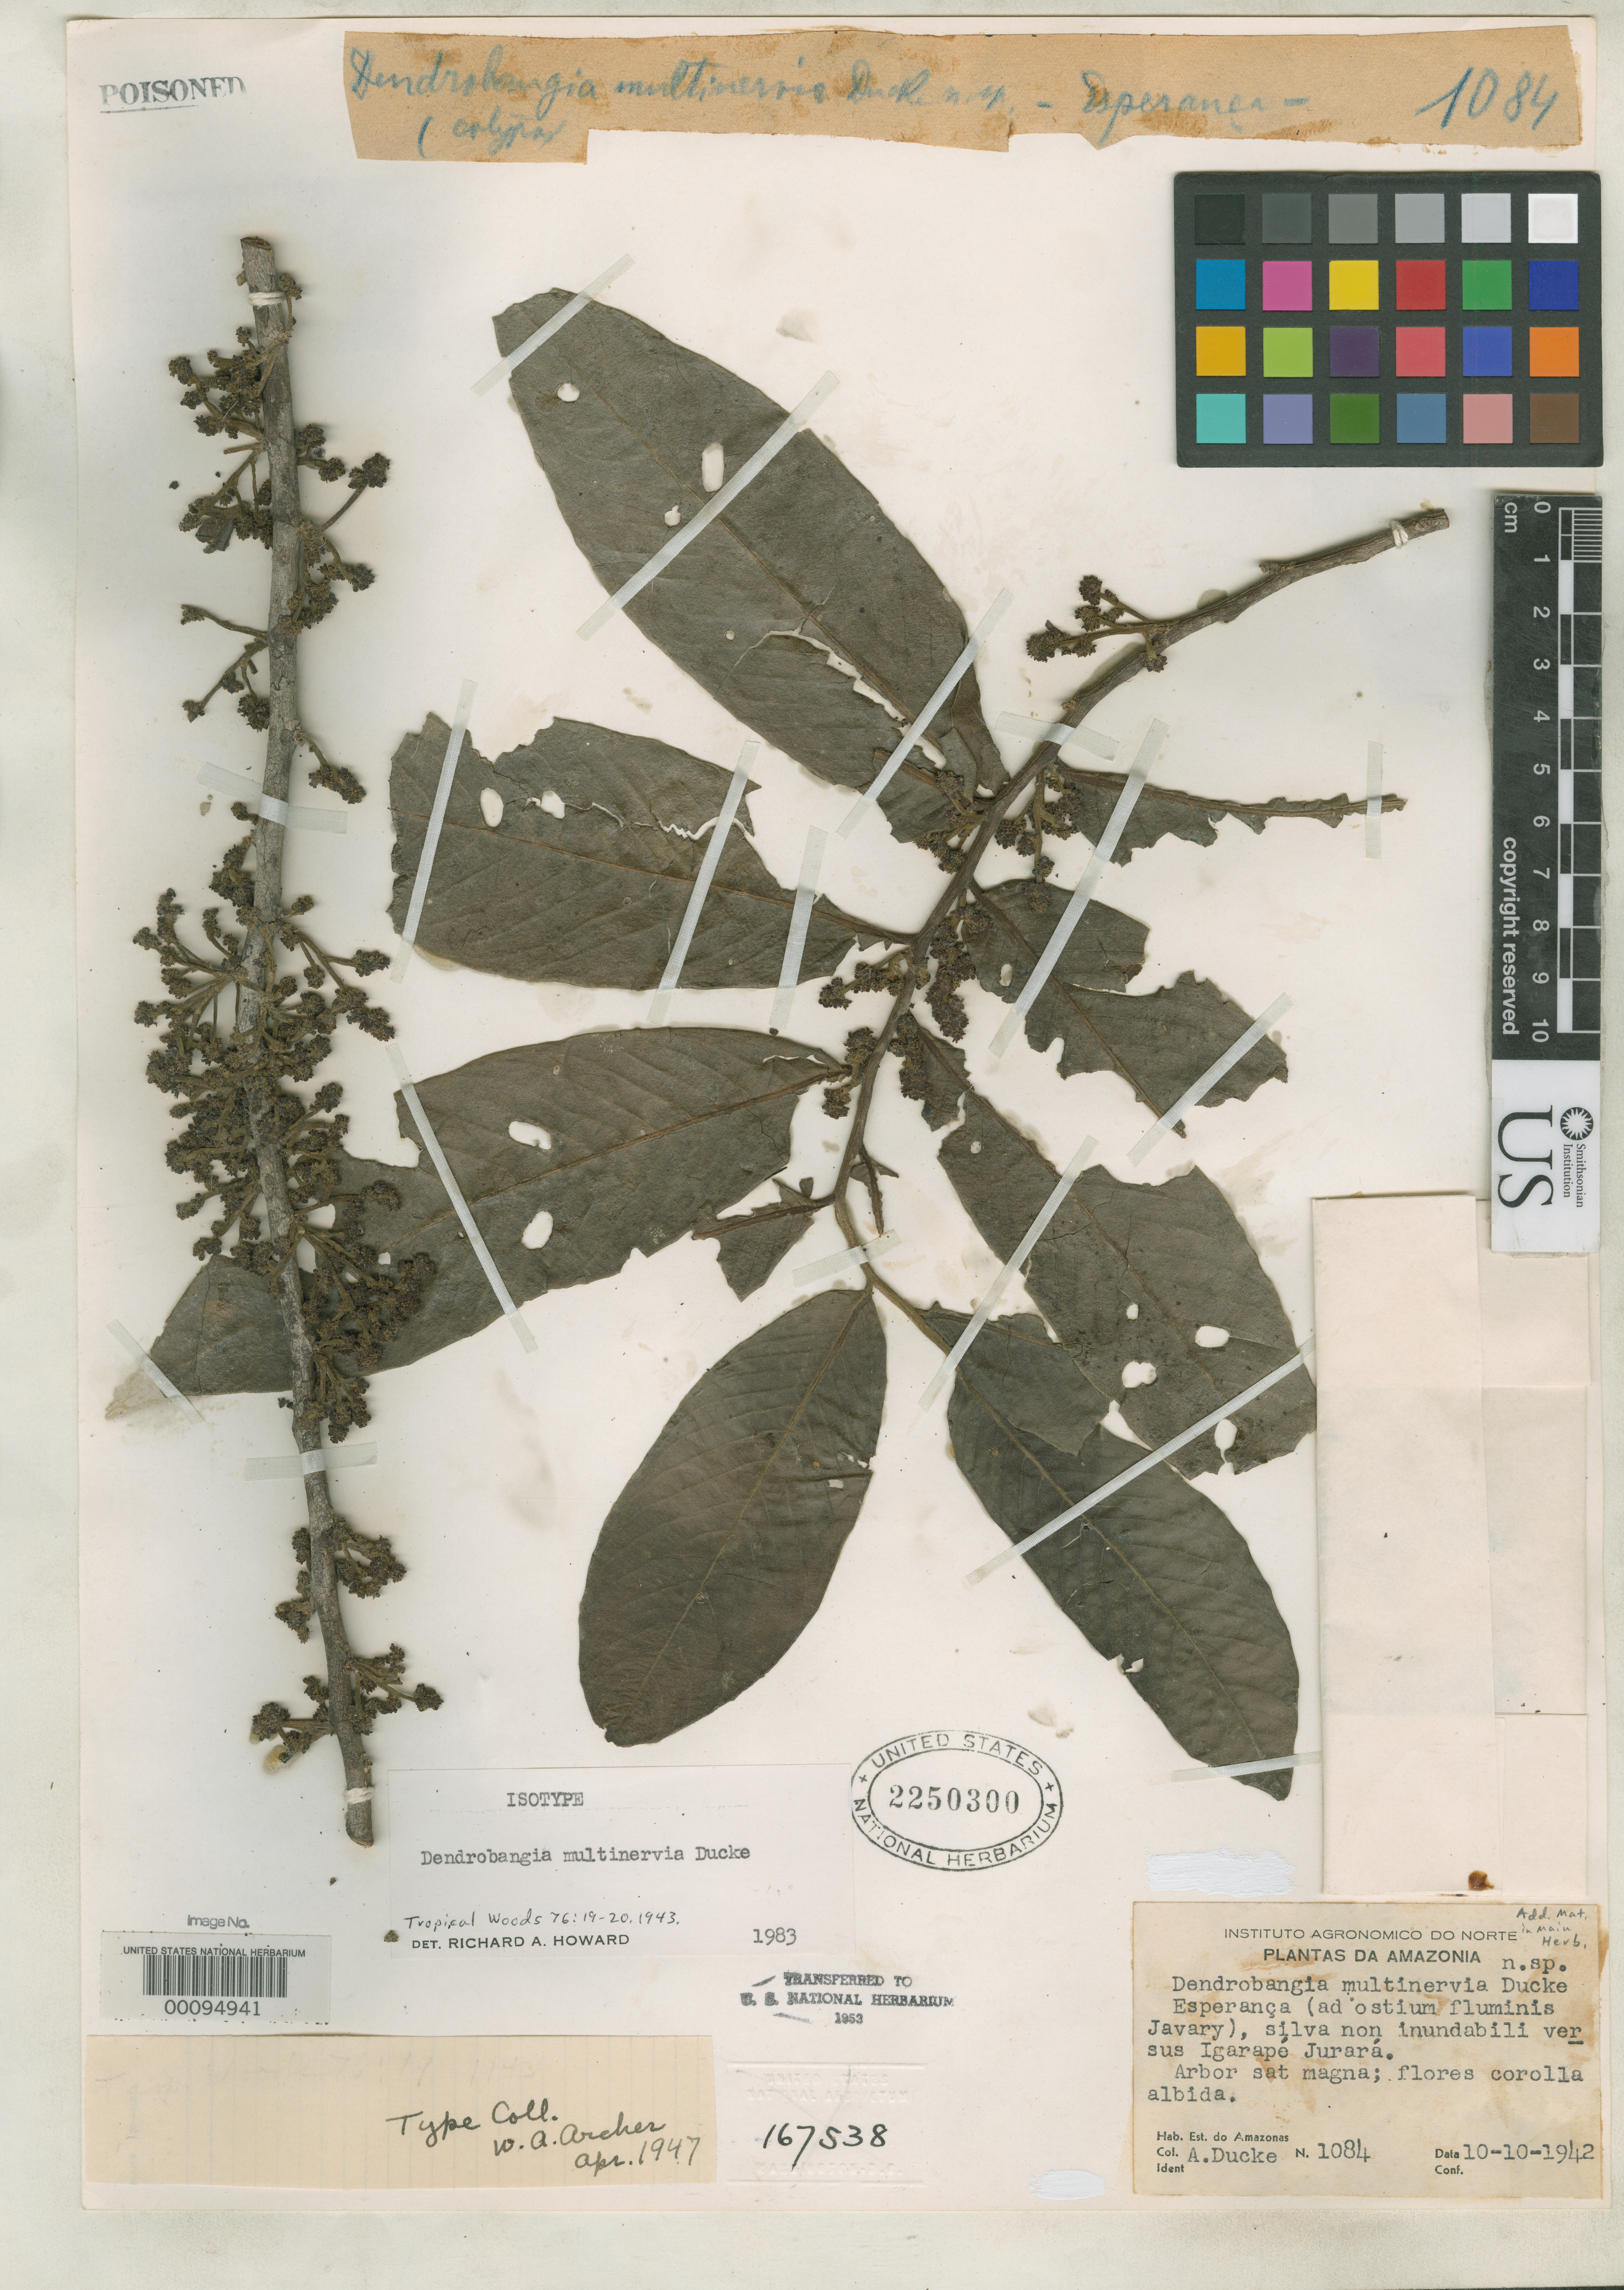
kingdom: Plantae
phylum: Tracheophyta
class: Magnoliopsida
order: Metteniusales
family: Metteniusaceae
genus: Dendrobangia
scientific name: Dendrobangia multinervia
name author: Ducke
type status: Isotype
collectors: A. Ducke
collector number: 1084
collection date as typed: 10-10-1942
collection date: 1942-10-10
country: Brazil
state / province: Amazonas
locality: Esperança (ad ostium fluminis Javary), silva non inundabili versus Igarapé Jurará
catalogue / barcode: US 2250300